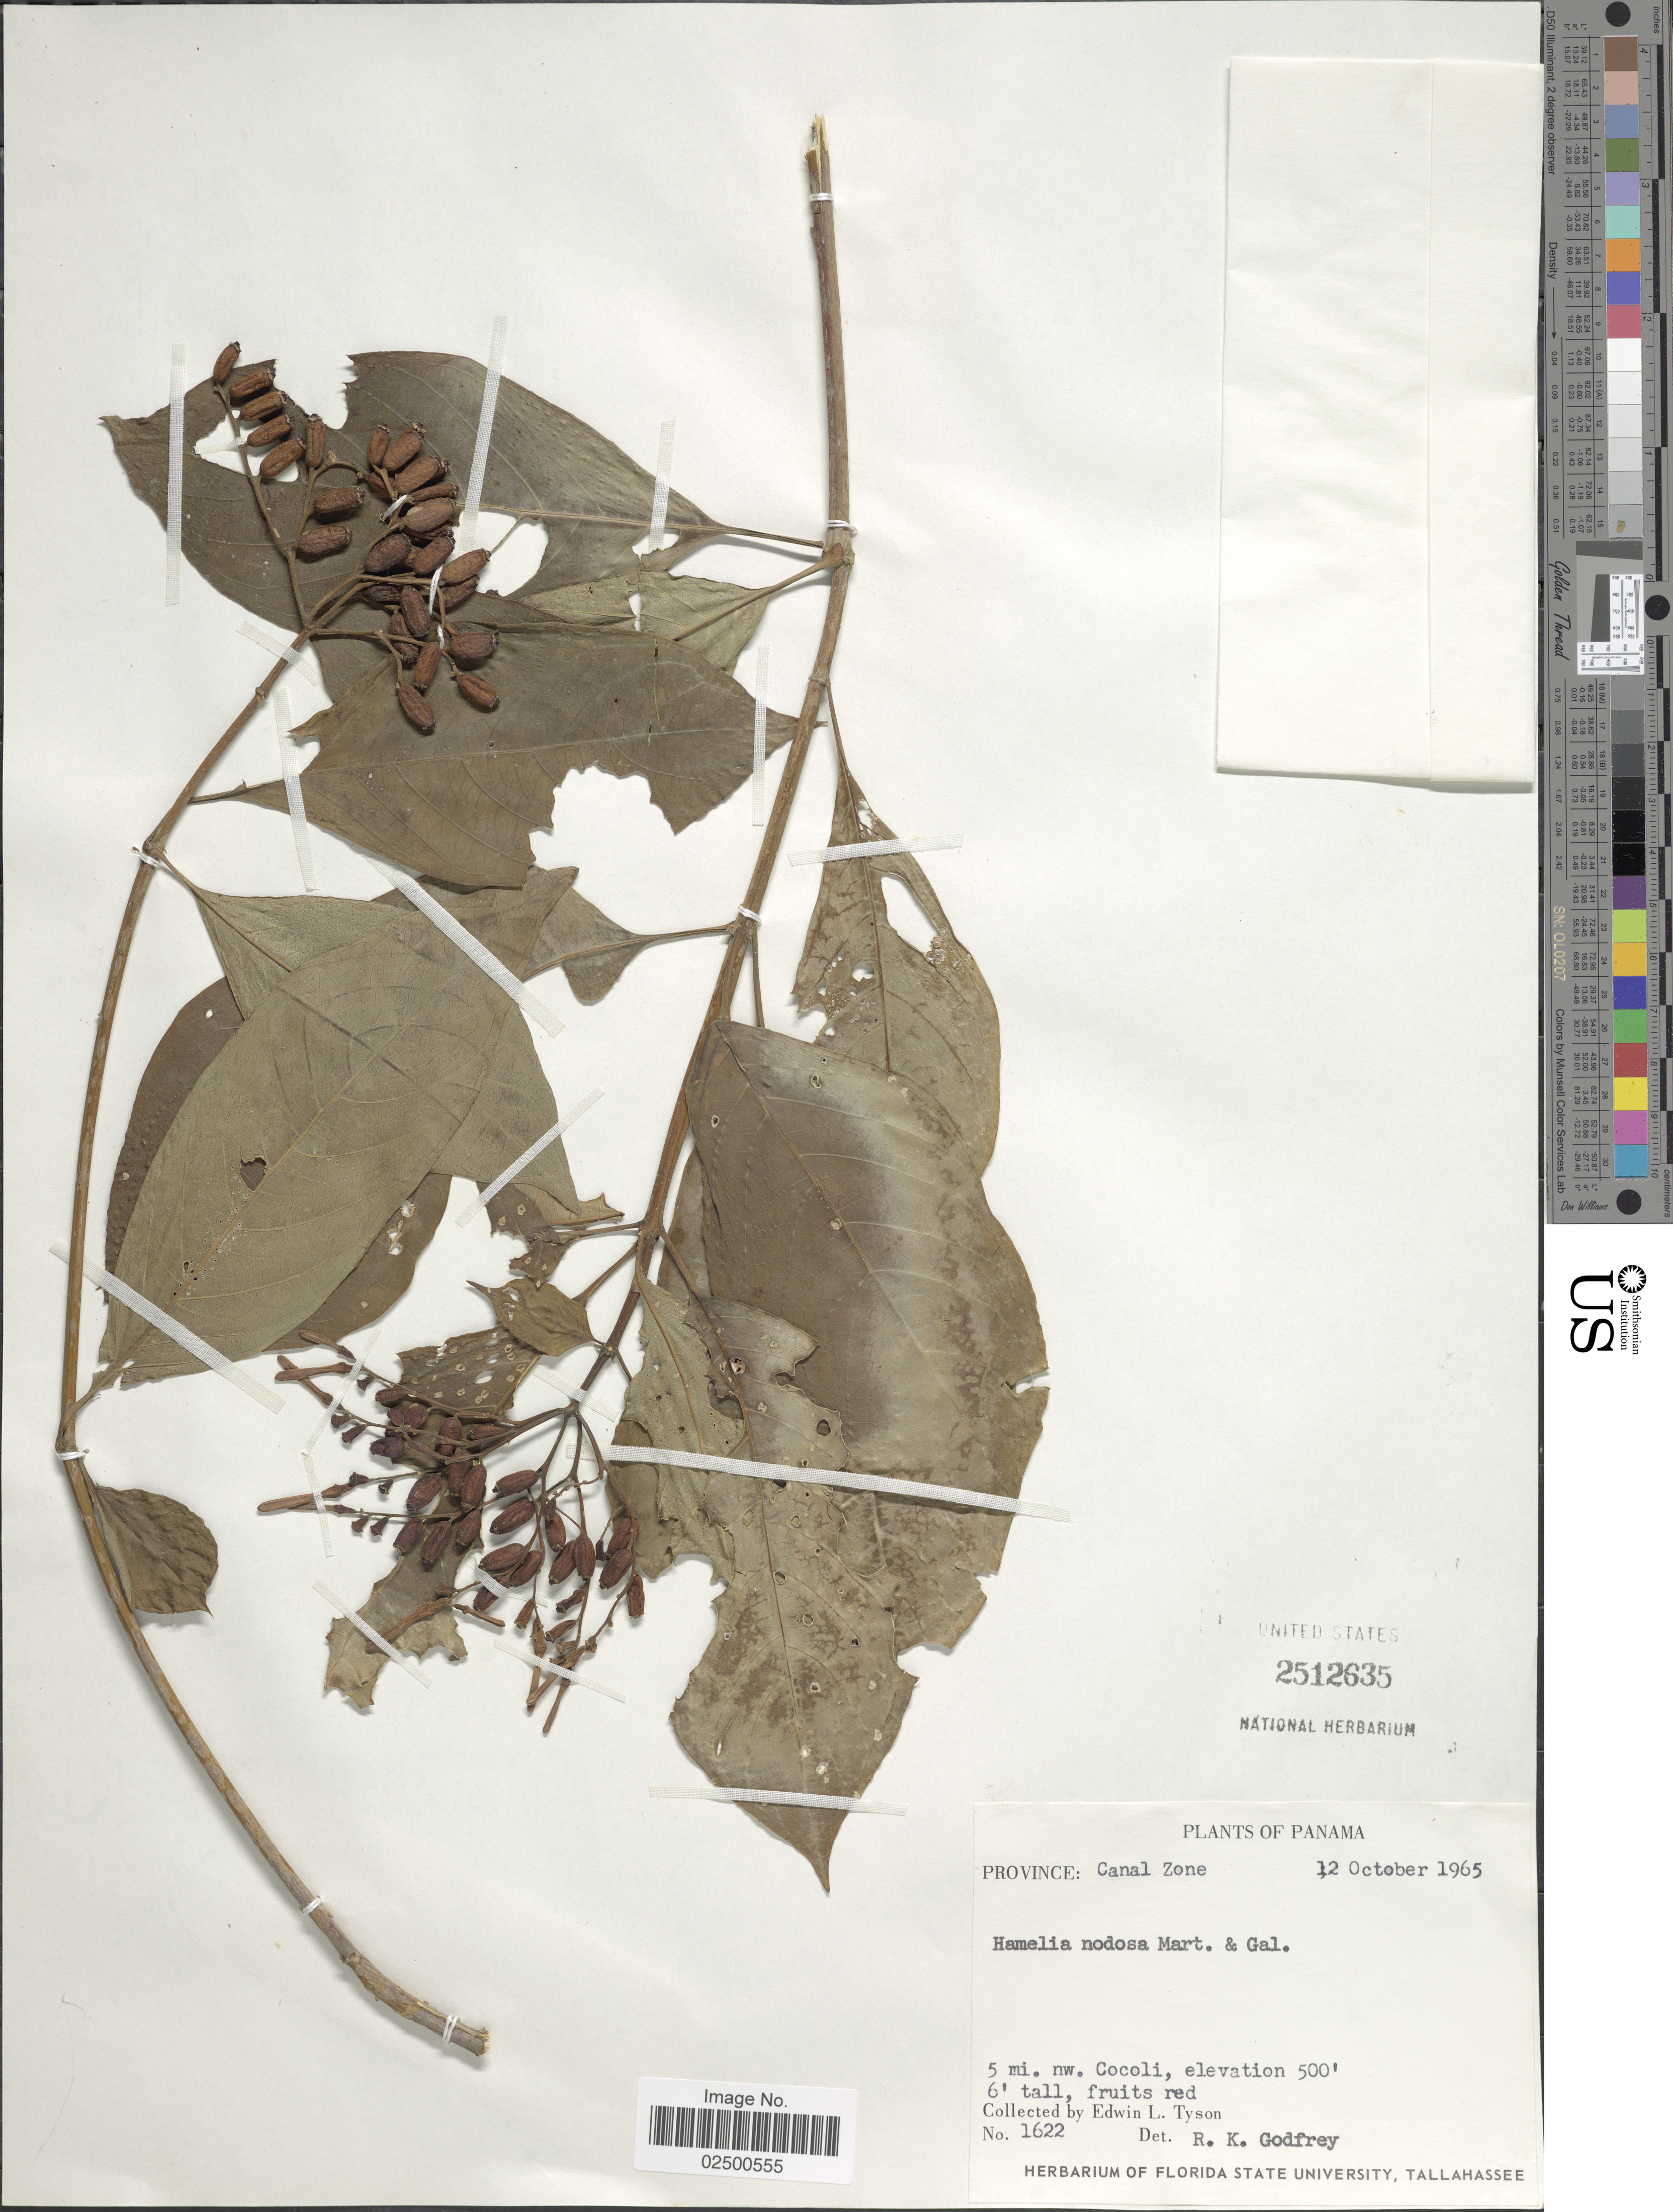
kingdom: Plantae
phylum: Tracheophyta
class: Magnoliopsida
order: Gentianales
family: Rubiaceae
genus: Hamelia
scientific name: Hamelia nodosa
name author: M. Martens & Galeotti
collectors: E. L. Tyson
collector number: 1622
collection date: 1965-10-12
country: Panama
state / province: Panamá Oeste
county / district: Canal Zone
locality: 5 mi. nw. Cocoli.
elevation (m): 152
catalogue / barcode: US 2512635